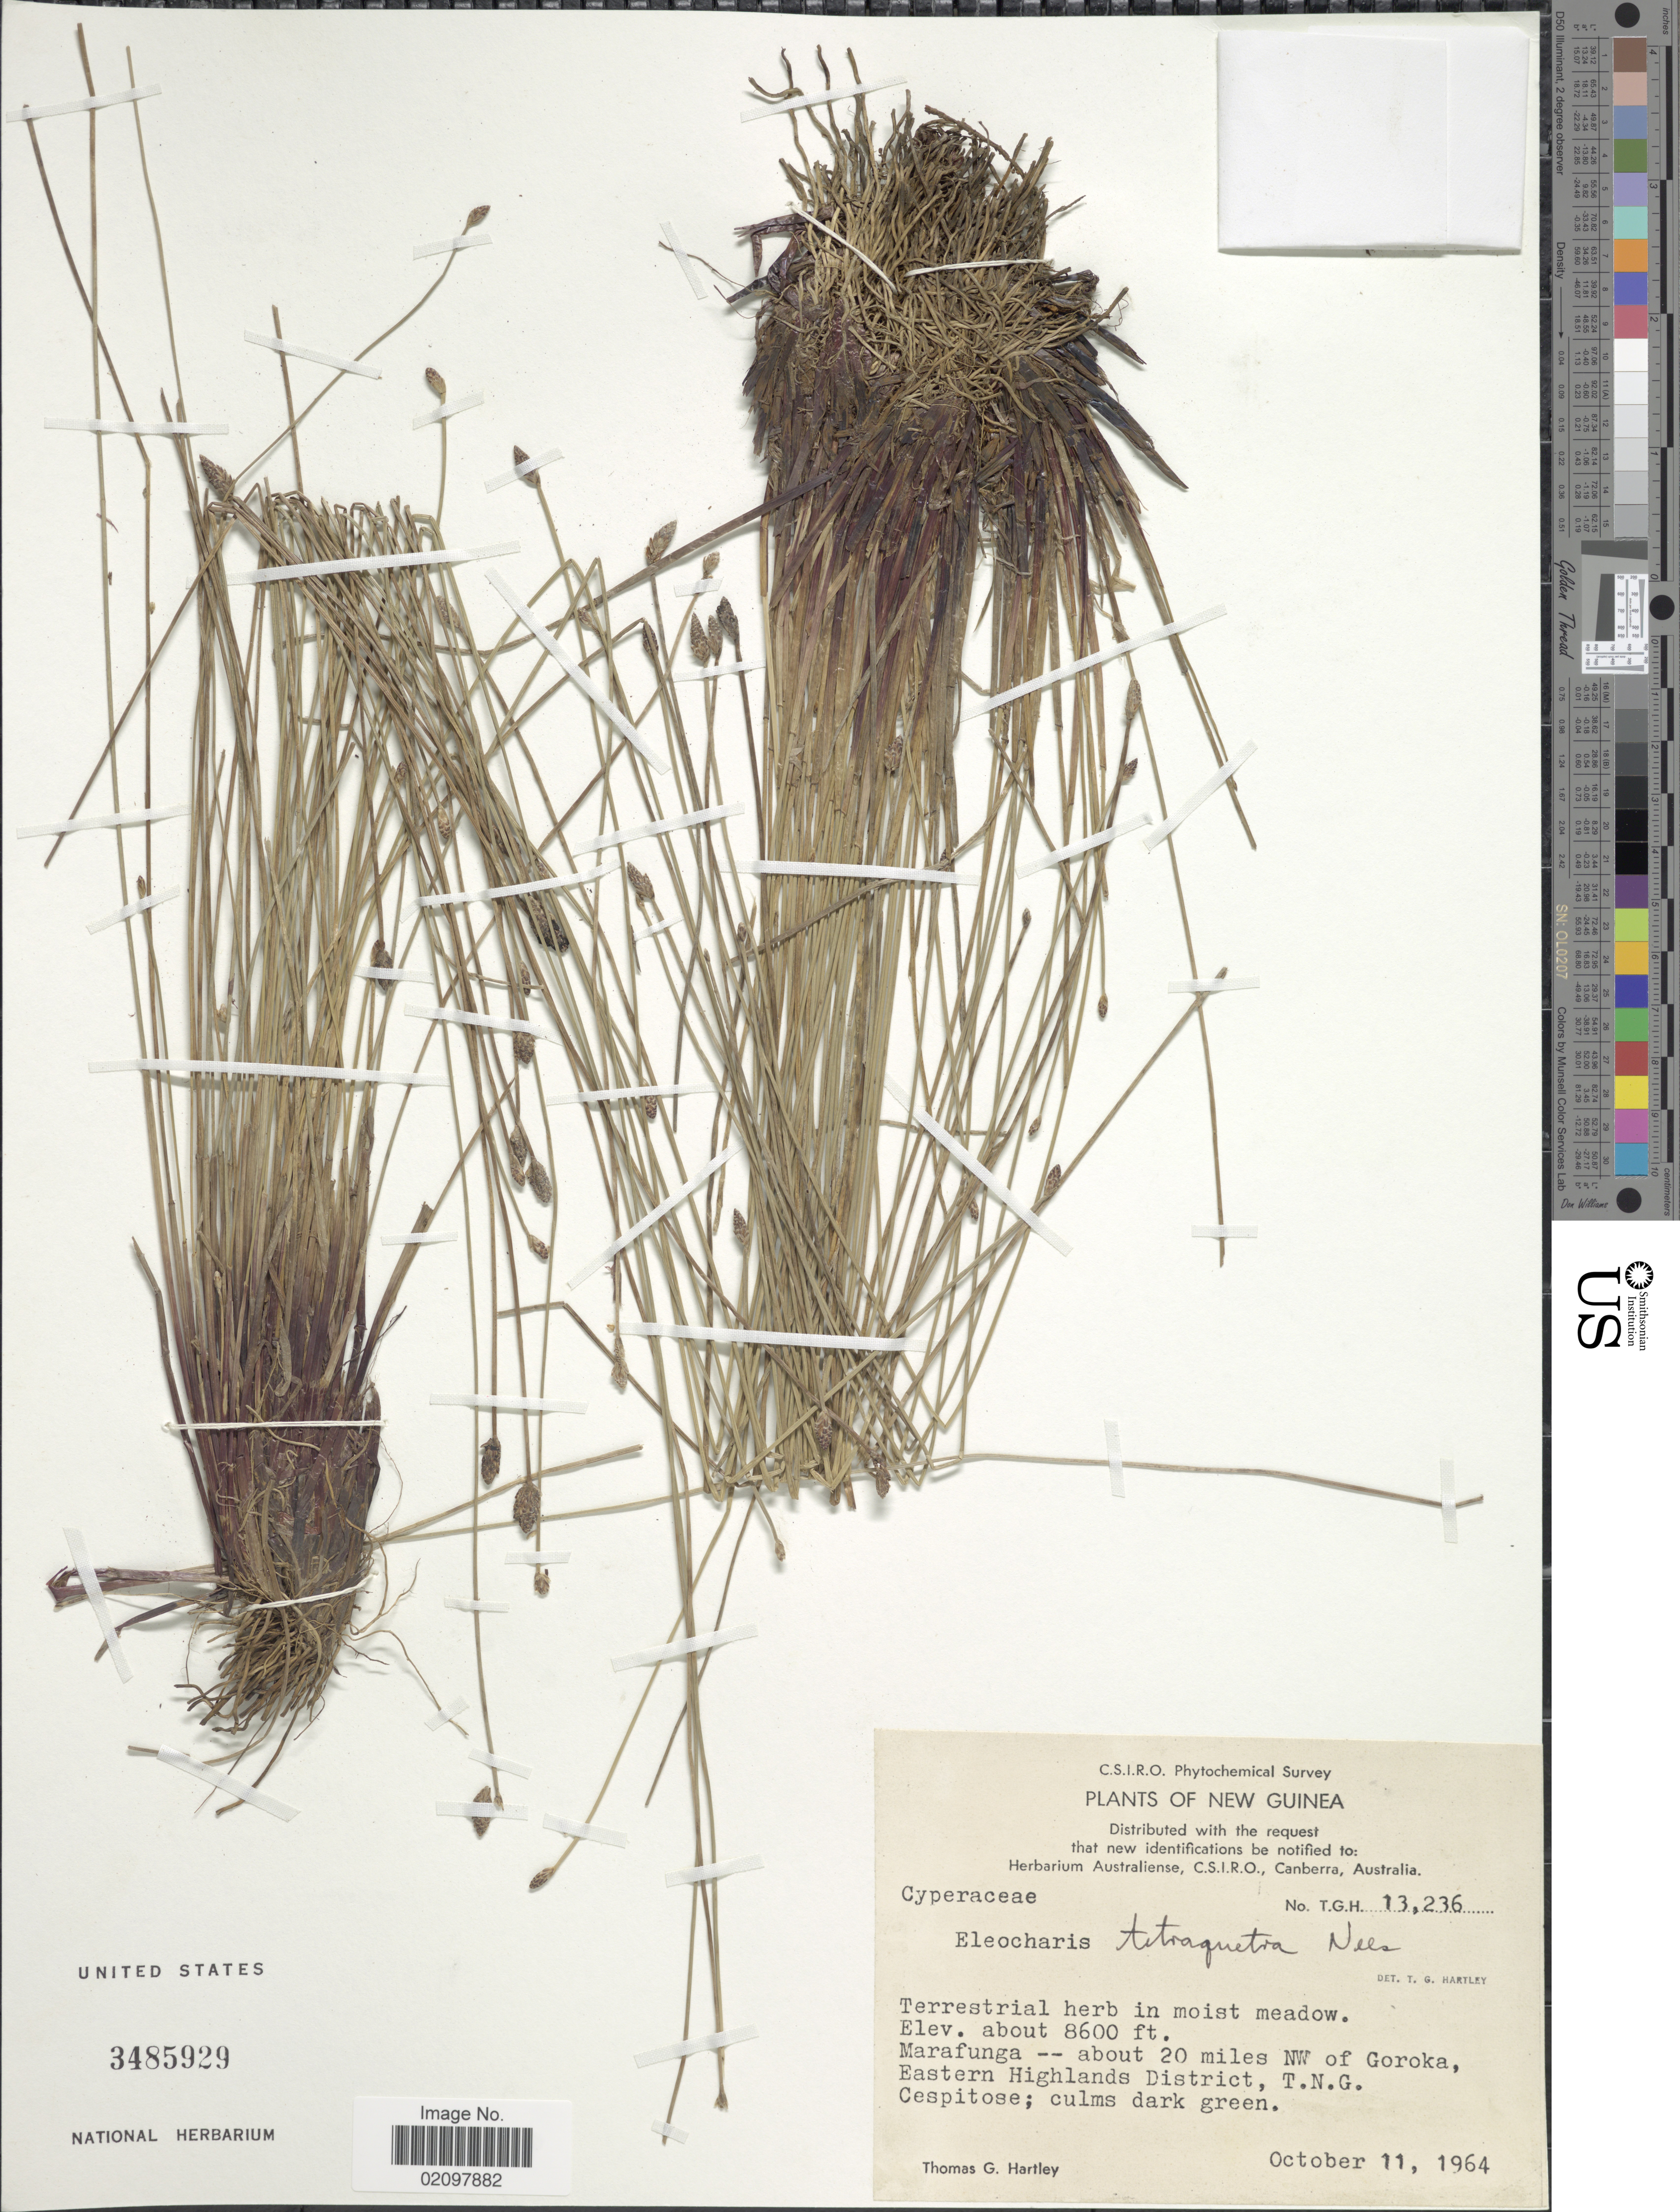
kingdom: Plantae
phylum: Tracheophyta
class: Liliopsida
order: Poales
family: Cyperaceae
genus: Eleocharis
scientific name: Eleocharis tetraquetra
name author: Nees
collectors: T. G. Hartley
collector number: T.G.H.13236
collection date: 1964-10-11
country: Papua New Guinea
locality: New Guinea. Marafunga-- about 20 miles NW of Goroka, Eastern Highlands District, T.N.G.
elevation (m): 2621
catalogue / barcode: US 3485929